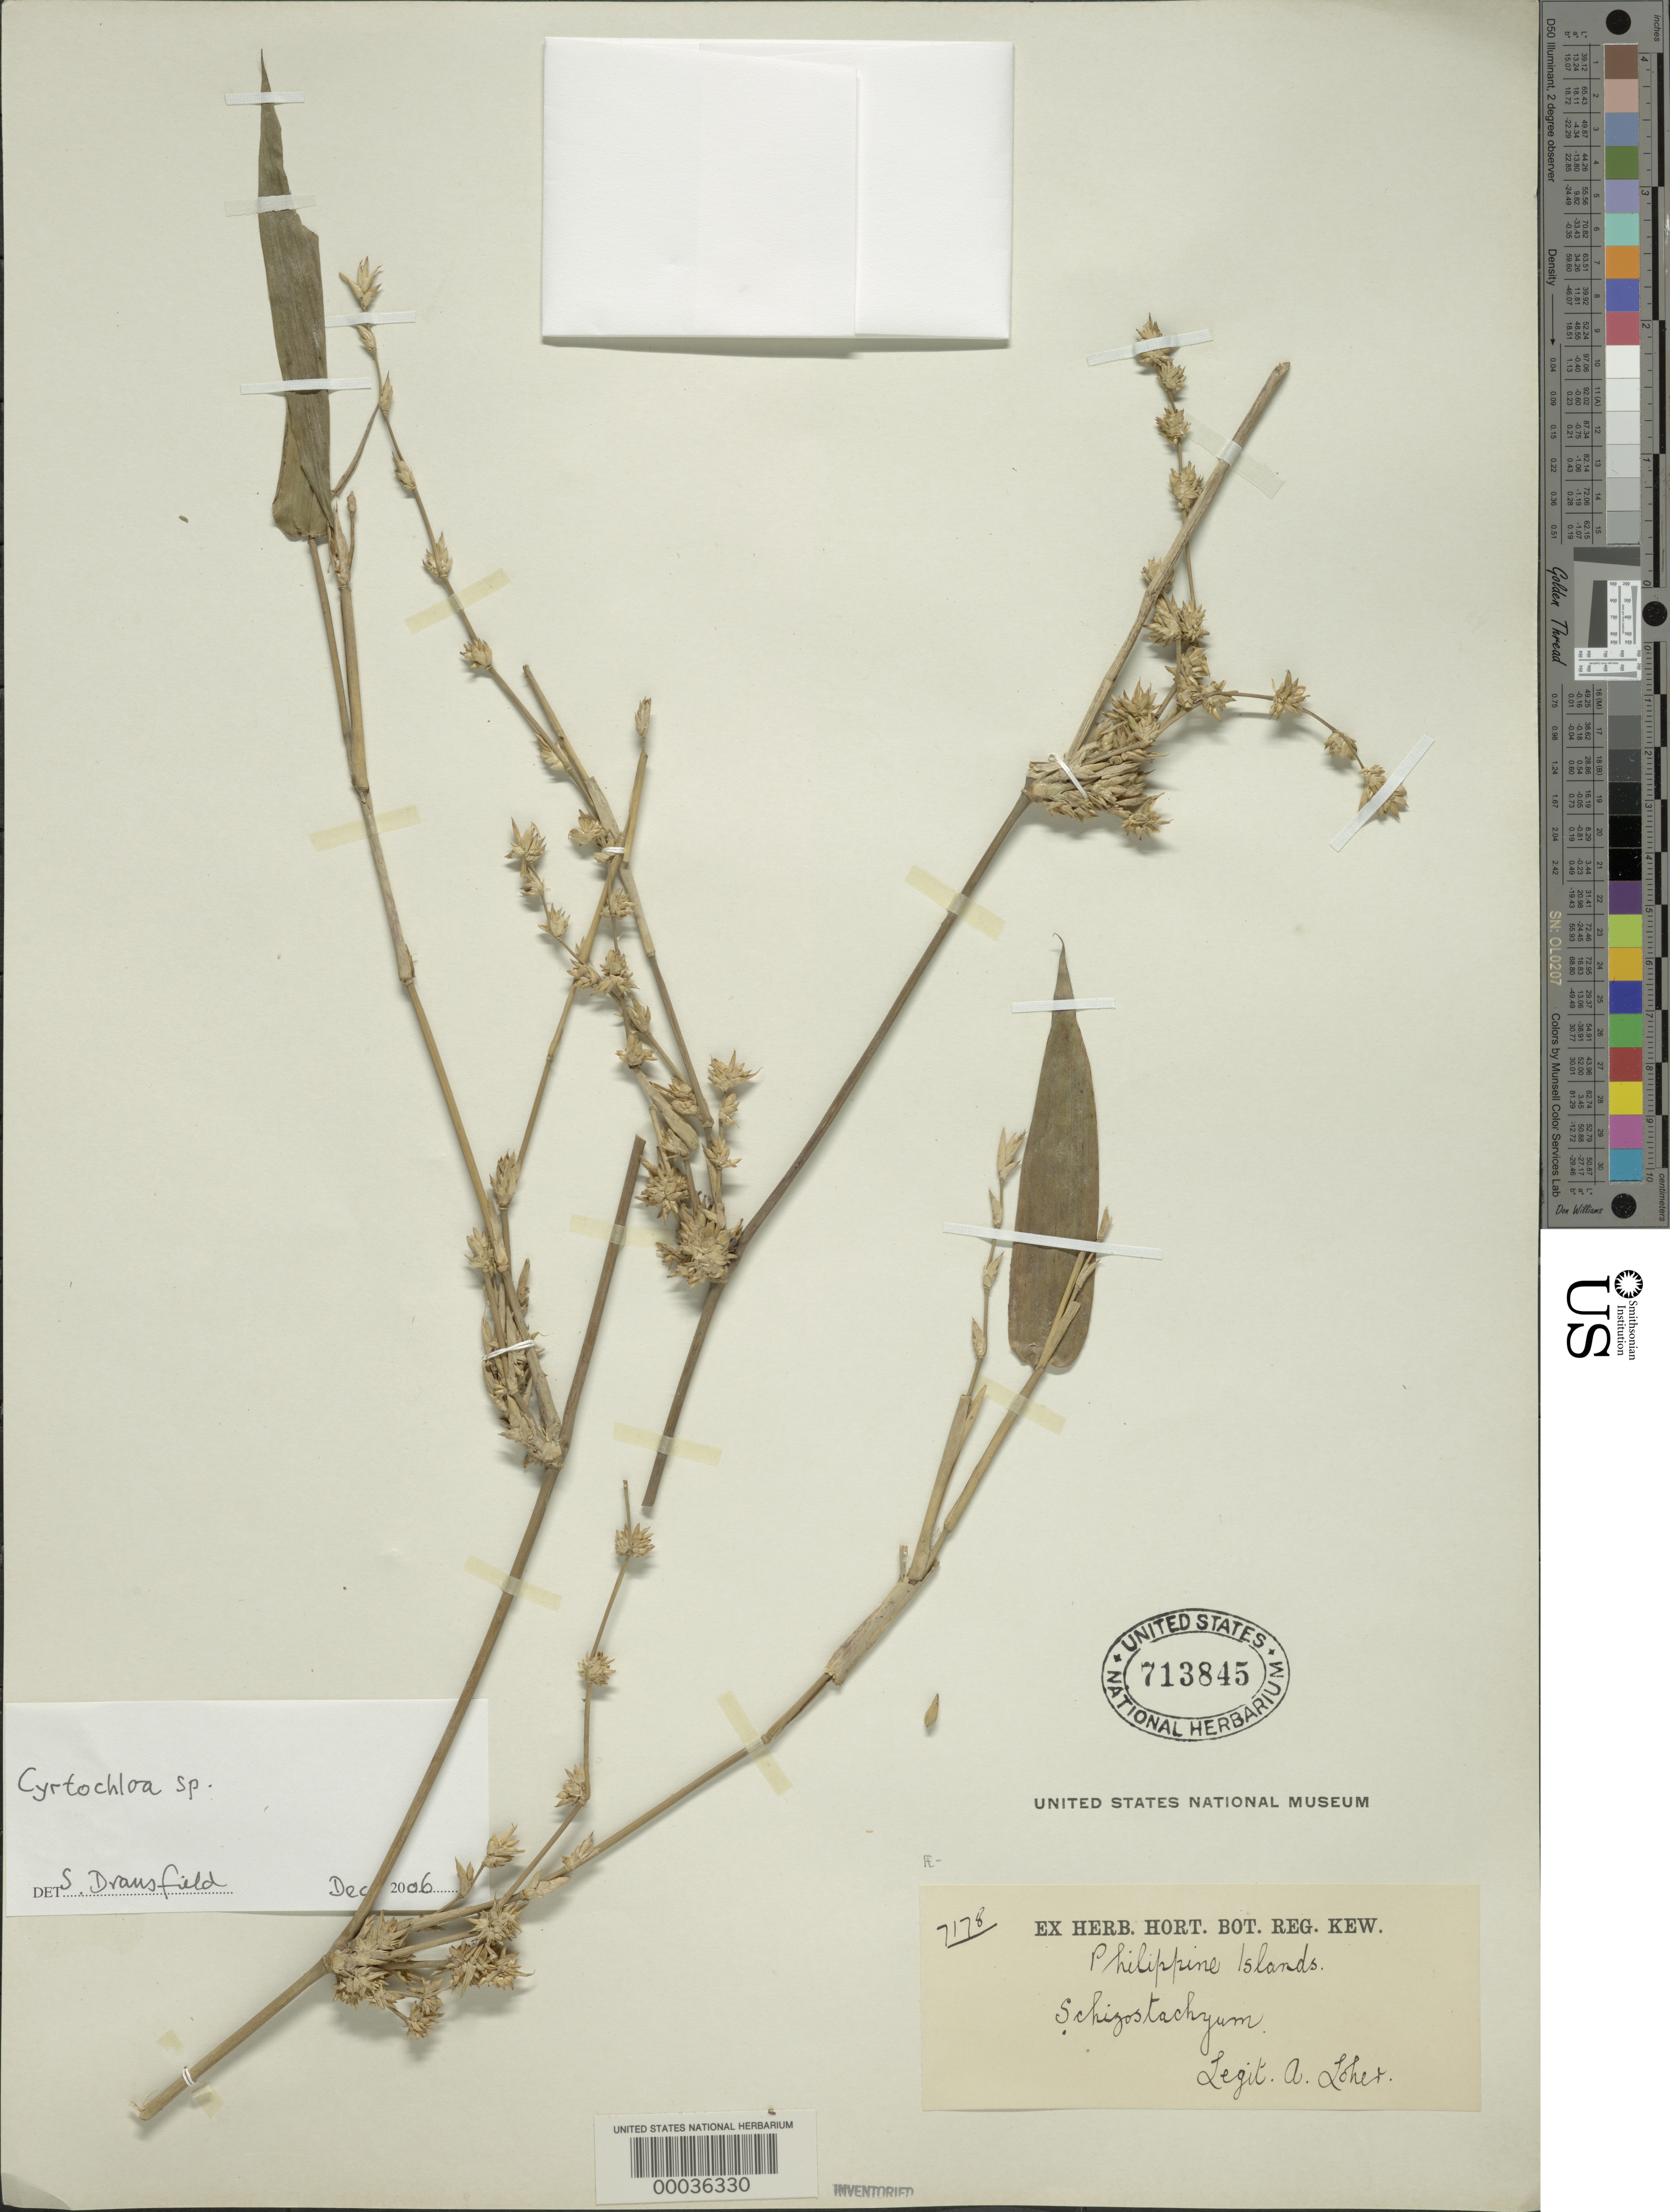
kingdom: Plantae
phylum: Tracheophyta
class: Liliopsida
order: Poales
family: Poaceae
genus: Cyrtochloa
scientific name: Cyrtochloa sp.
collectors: A. Loher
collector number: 7178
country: Philippines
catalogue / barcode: US 713845